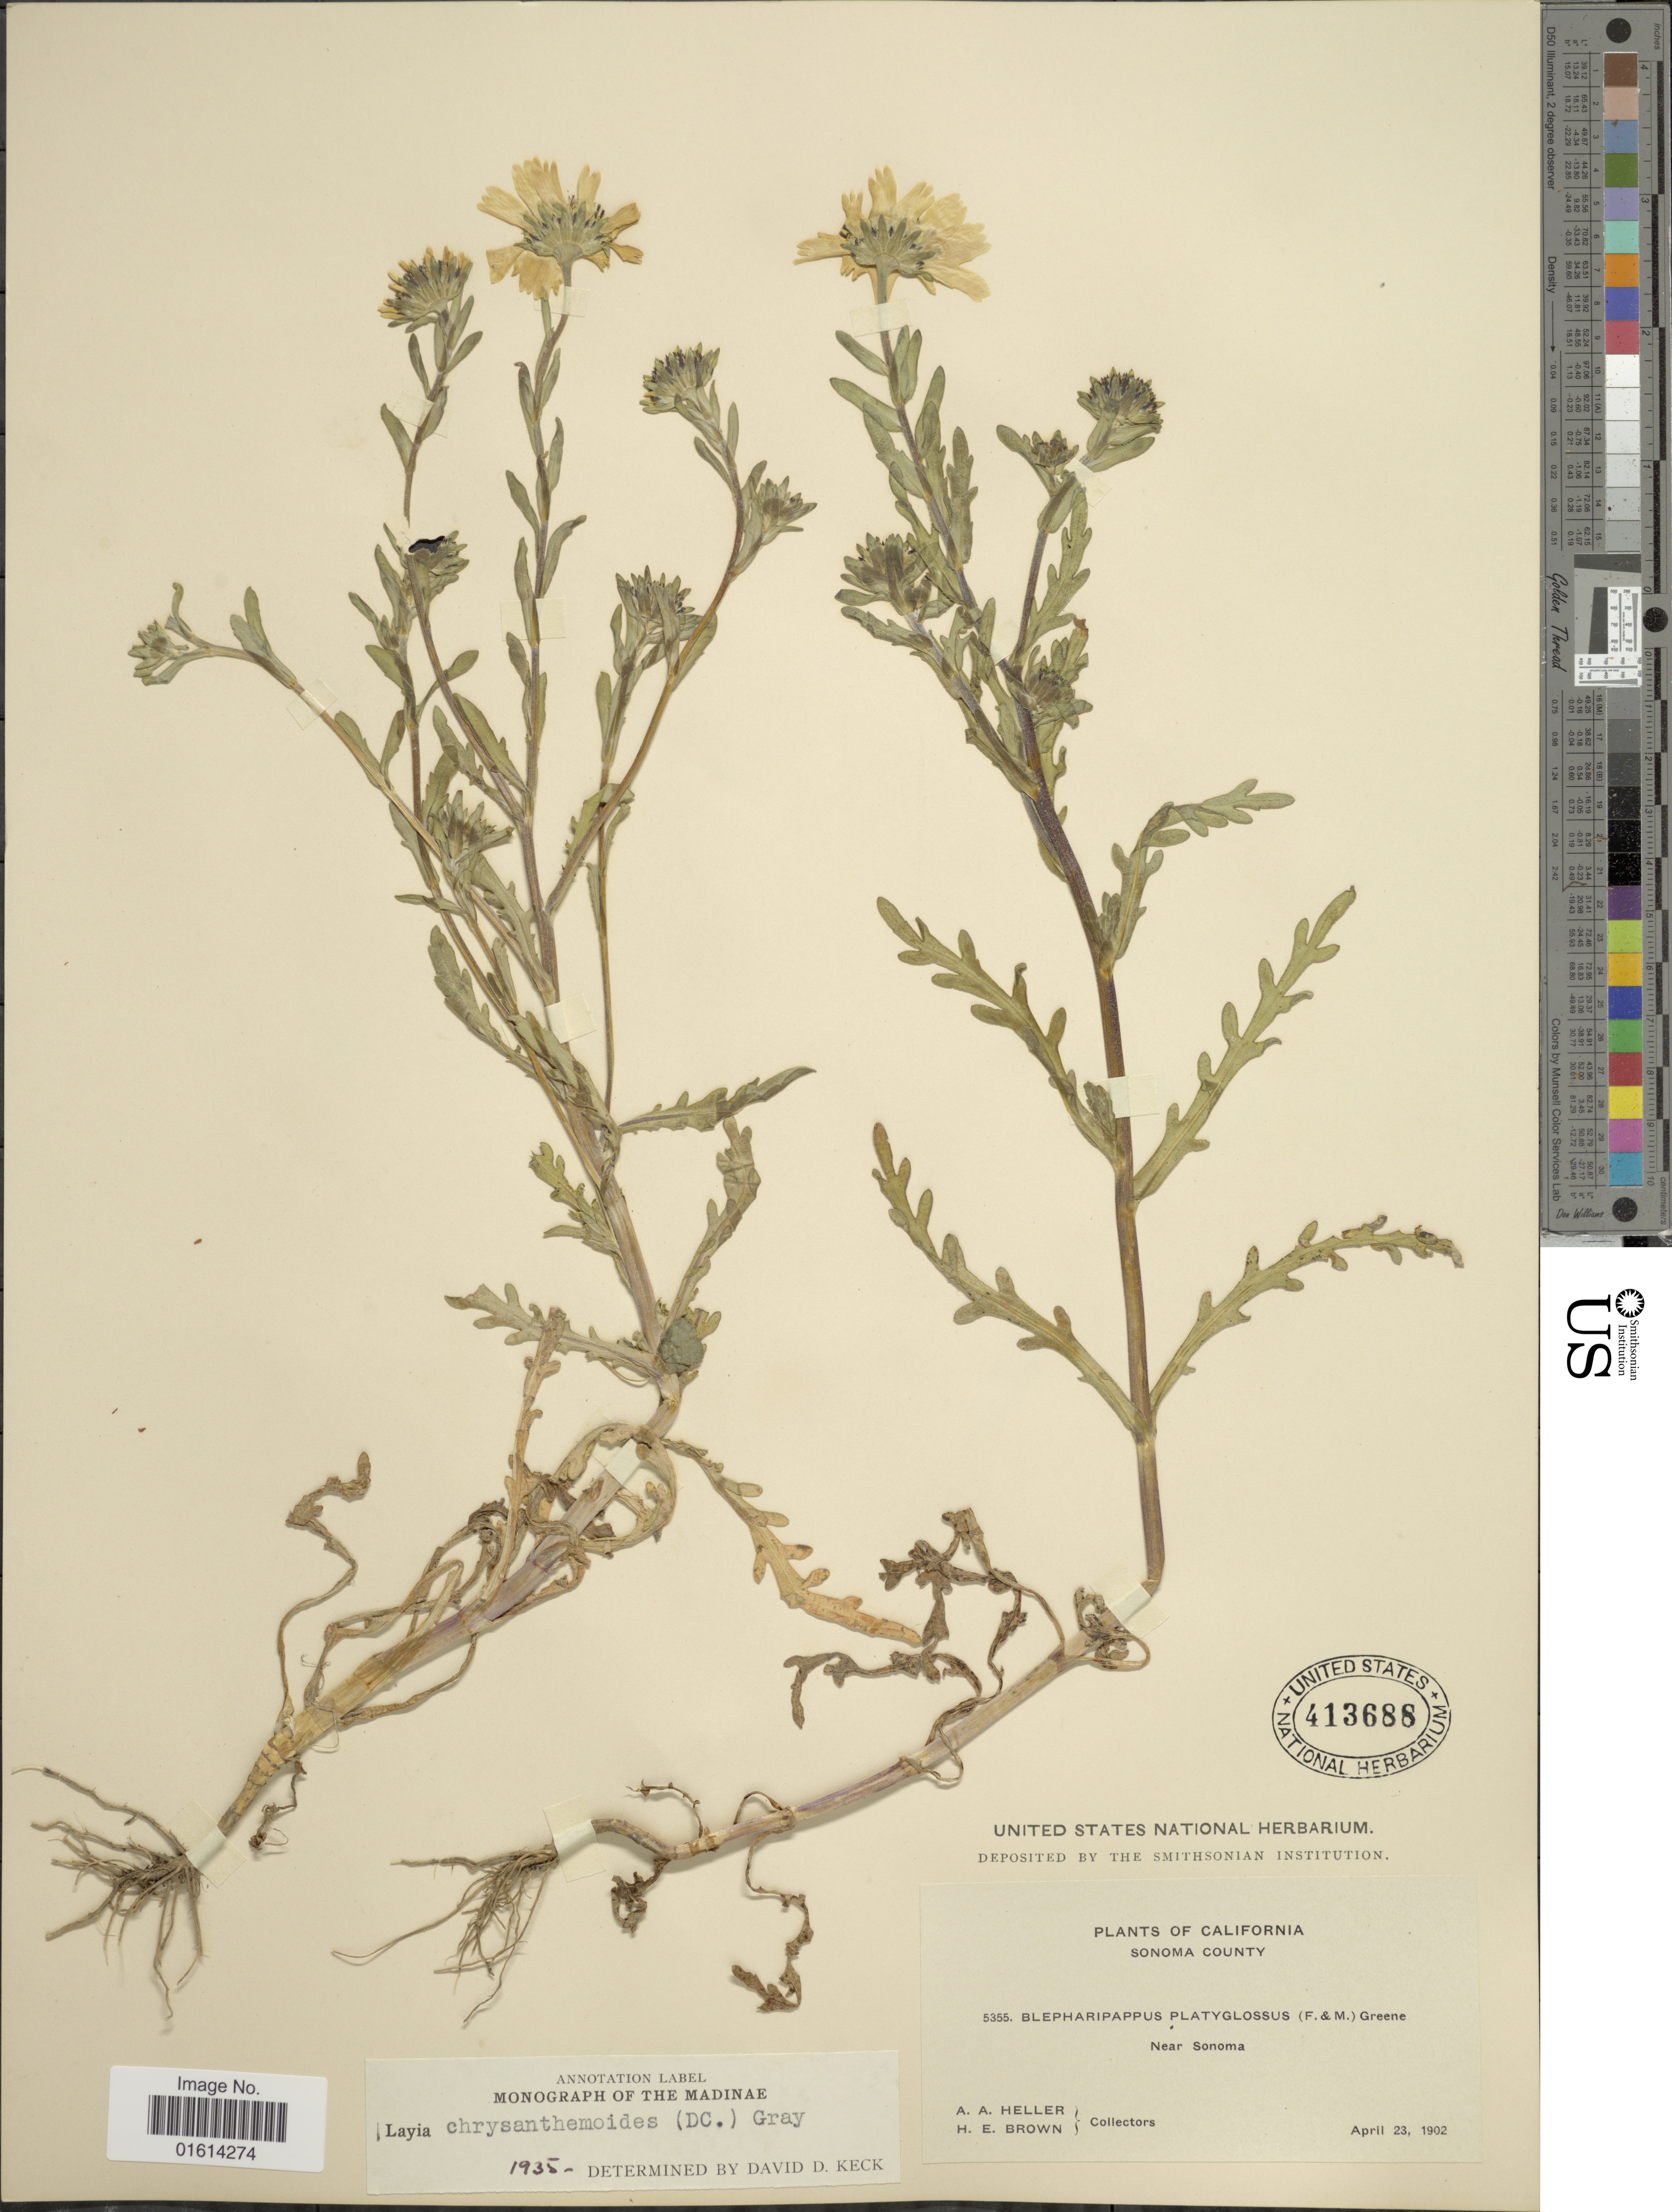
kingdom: Plantae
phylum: Tracheophyta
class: Magnoliopsida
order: Asterales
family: Asteraceae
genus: Layia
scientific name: Layia chrysanthemoides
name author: (DC.) A. Gray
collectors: A. A. Heller & H. E. Brown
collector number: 5355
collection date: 1902-04-23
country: United States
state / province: California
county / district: Sonoma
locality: Sonoma County, near Sonoma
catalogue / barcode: US 413688